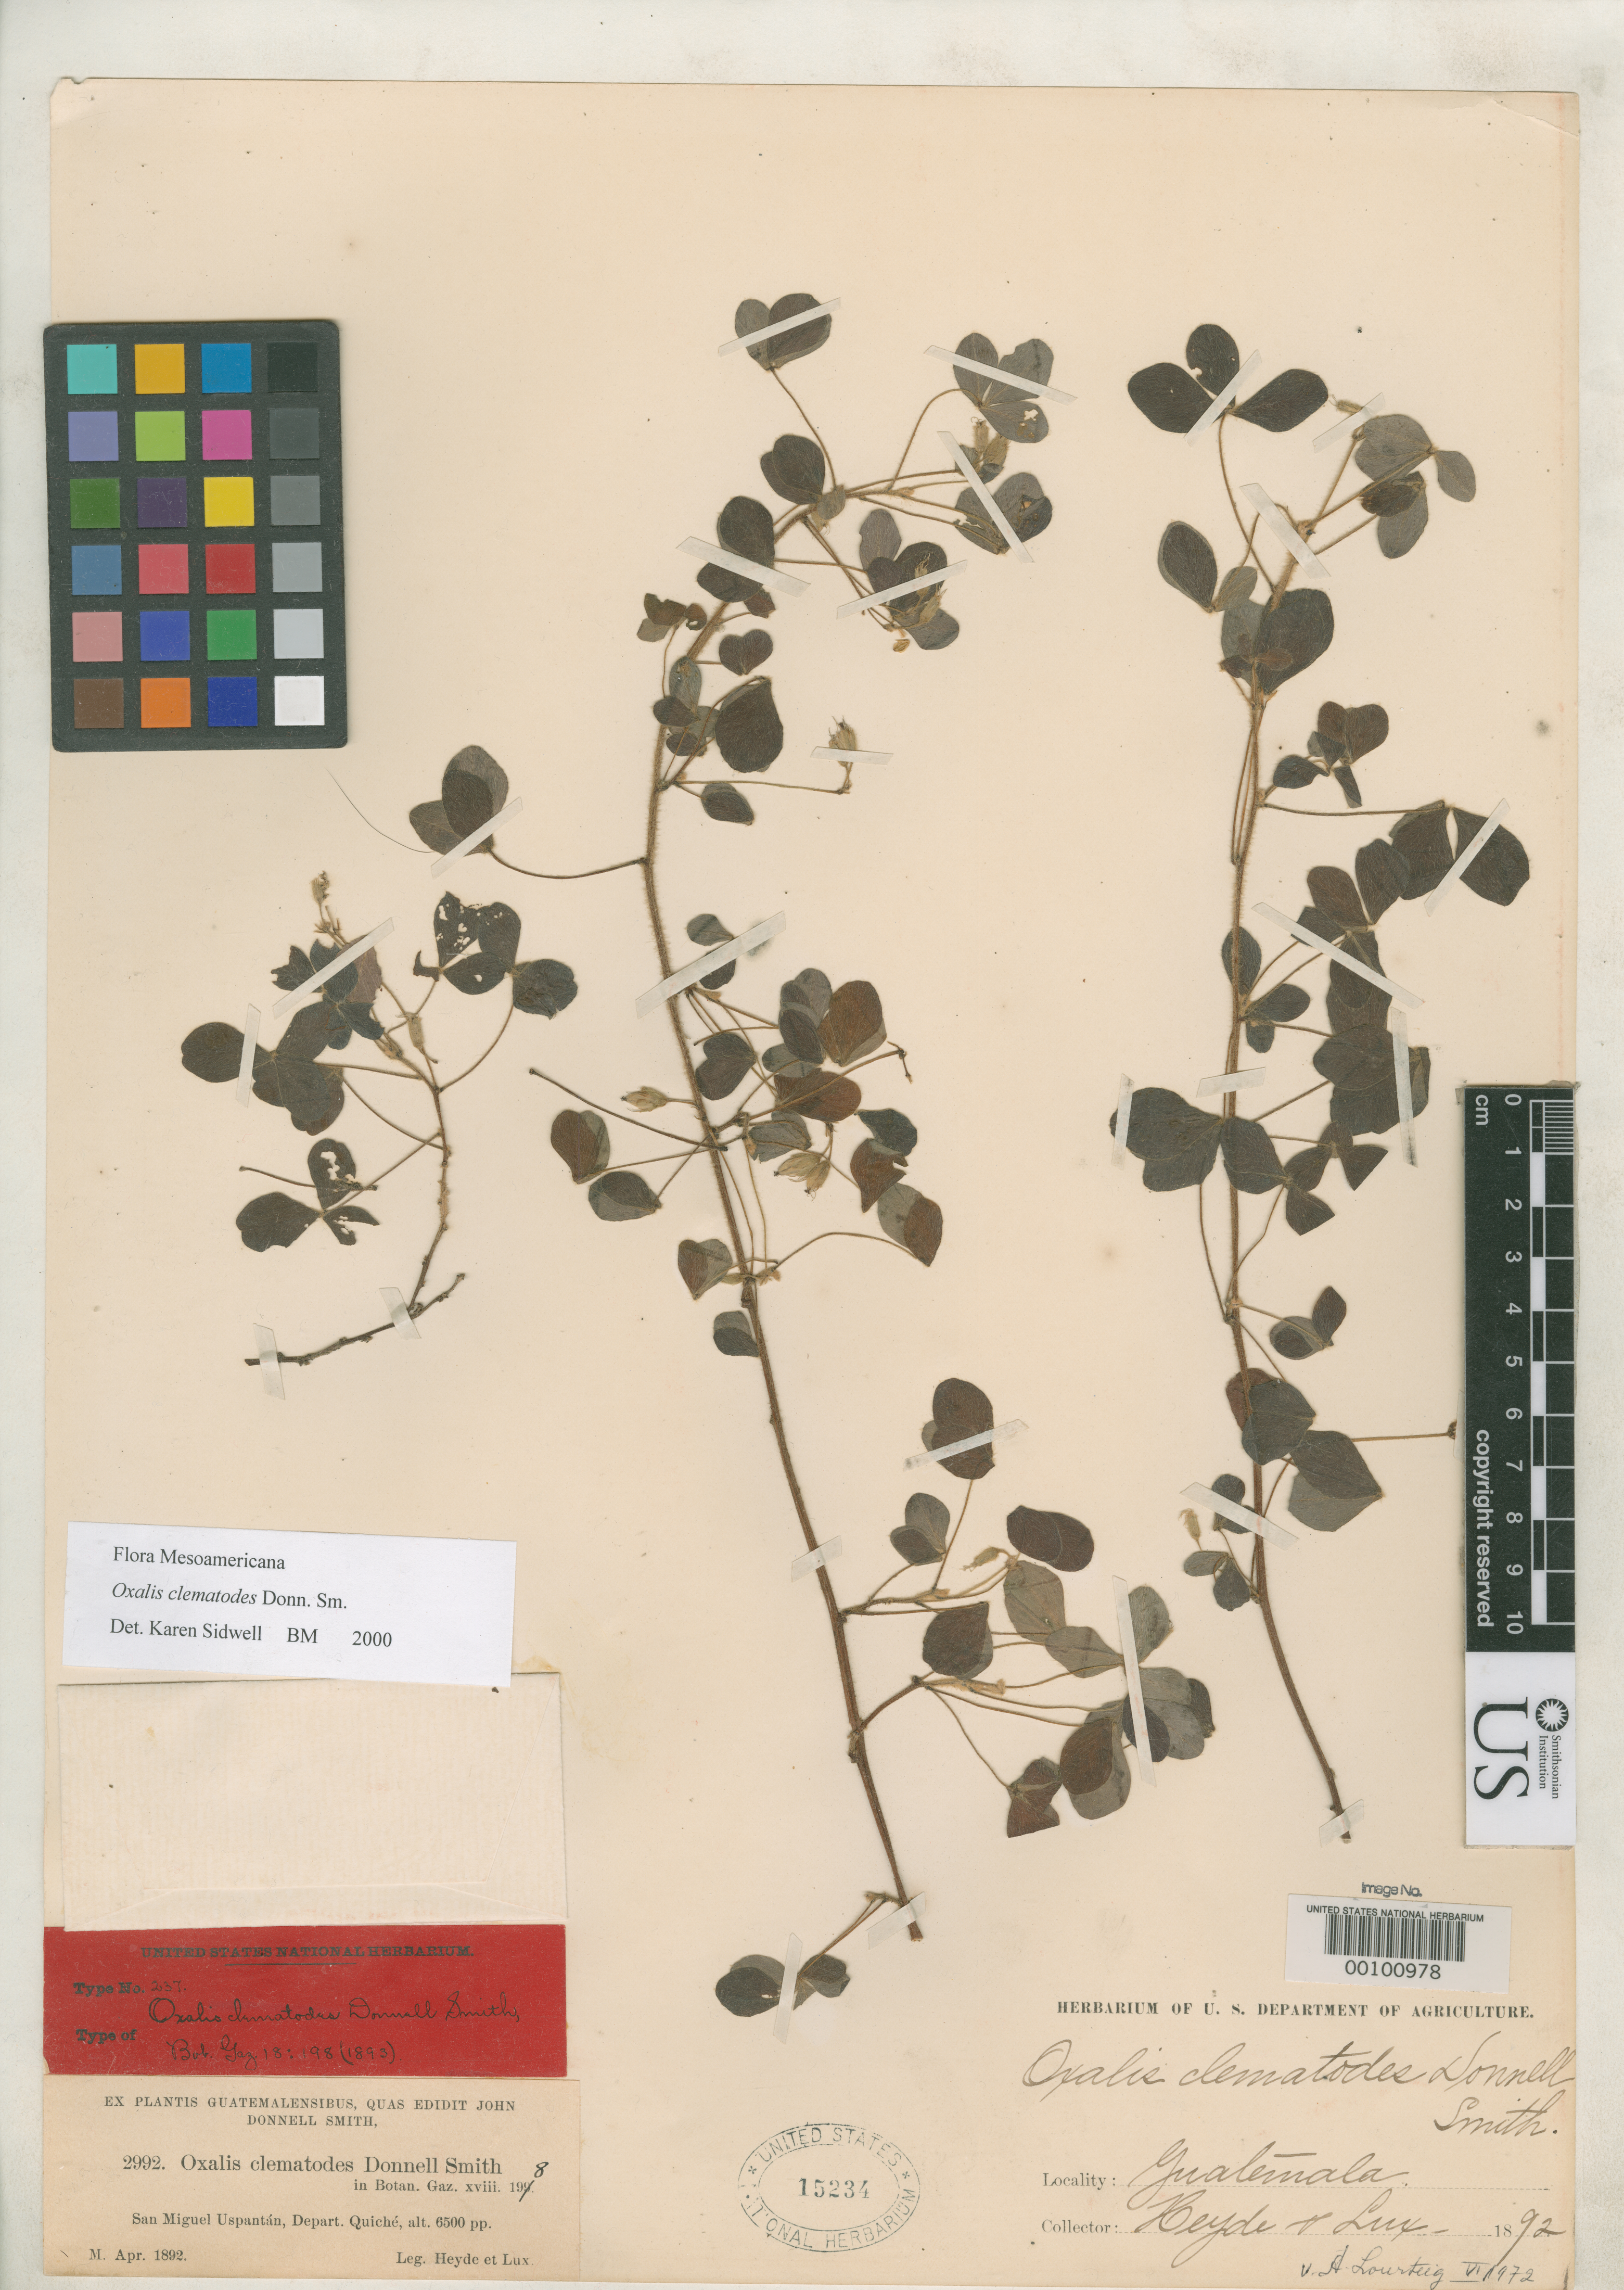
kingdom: Plantae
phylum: Tracheophyta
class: Magnoliopsida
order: Oxalidales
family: Oxalidaceae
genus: Oxalis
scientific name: Oxalis clematodes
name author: Donn. Sm.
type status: Isotype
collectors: E. T. Heyde & E. Lux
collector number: J.D.S. 2992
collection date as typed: Apr 1892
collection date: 1892-04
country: Guatemala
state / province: El Quiché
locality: San Miguel Uspantán.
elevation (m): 1981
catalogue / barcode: US 15234